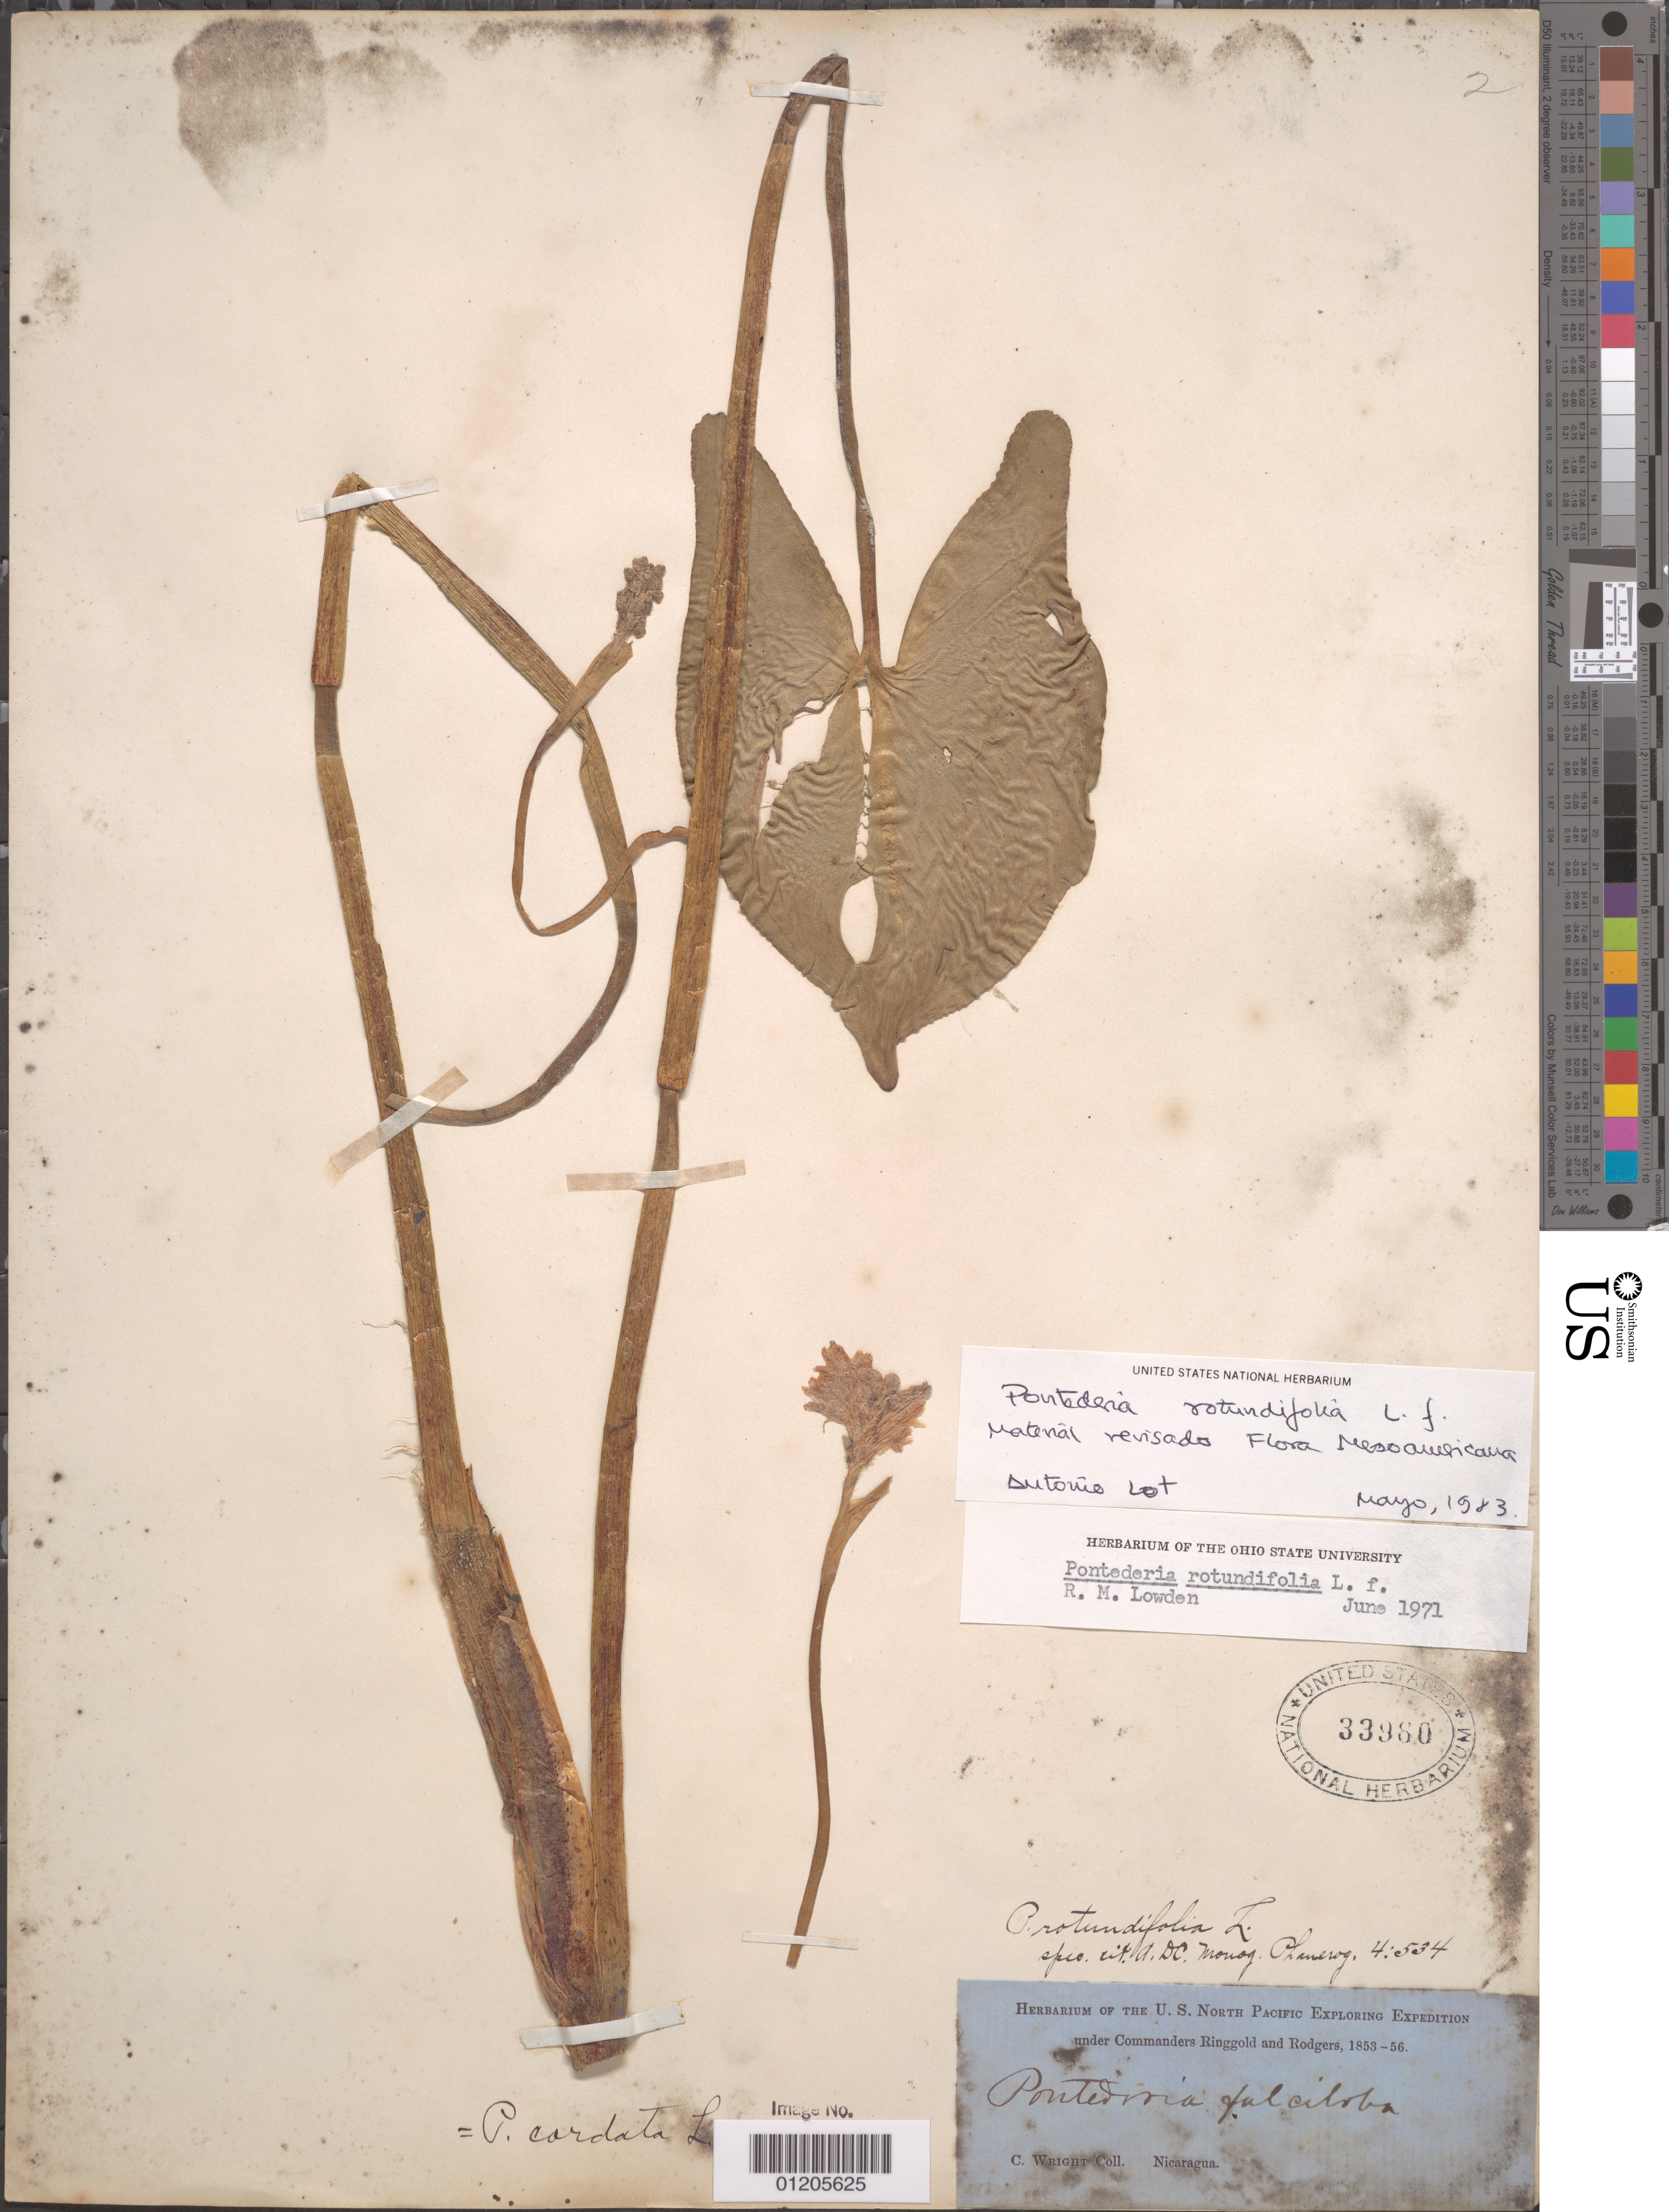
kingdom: Plantae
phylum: Tracheophyta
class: Liliopsida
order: Commelinales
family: Pontederiaceae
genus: Pontederia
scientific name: Pontederia rotundifolia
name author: L. f.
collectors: C. Wright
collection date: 1853/1856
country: Nicaragua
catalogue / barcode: US 33960